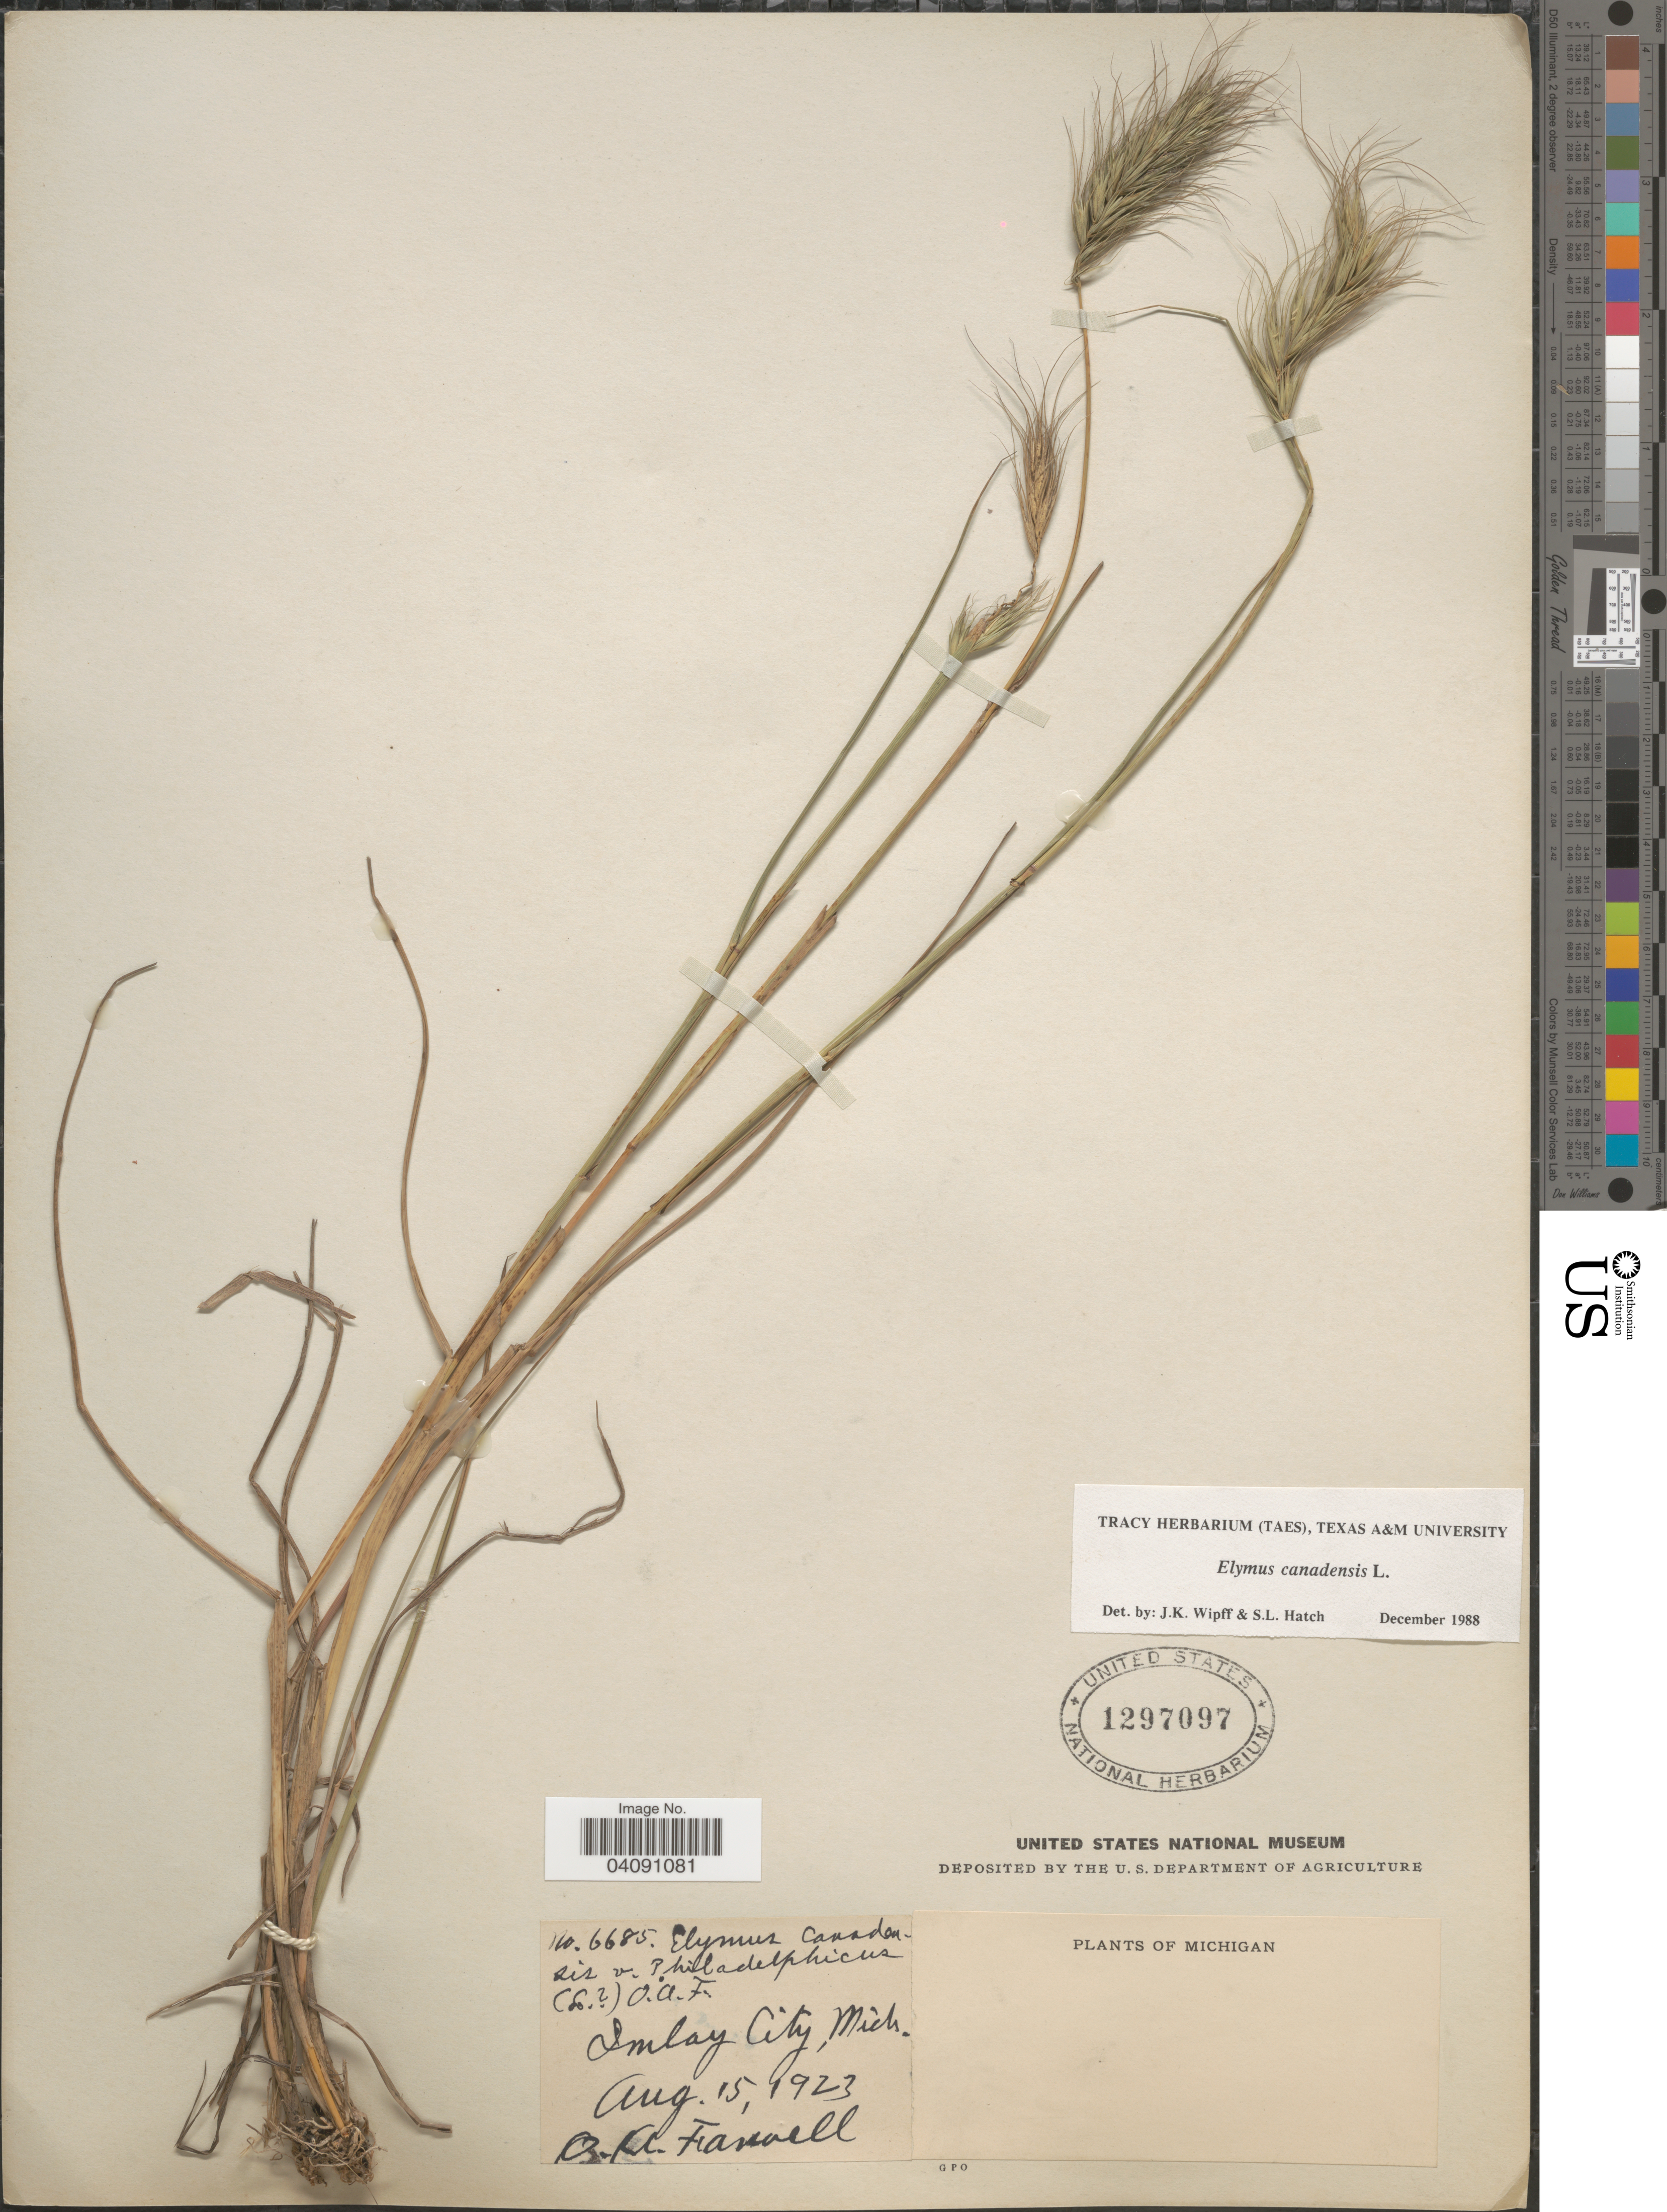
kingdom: Plantae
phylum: Tracheophyta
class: Liliopsida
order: Poales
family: Poaceae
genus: Elymus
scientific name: Elymus canadensis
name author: L.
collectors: O. Farwell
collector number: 6685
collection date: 1923-08-15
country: United States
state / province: Michigan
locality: Imlay City.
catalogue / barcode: US 1297097